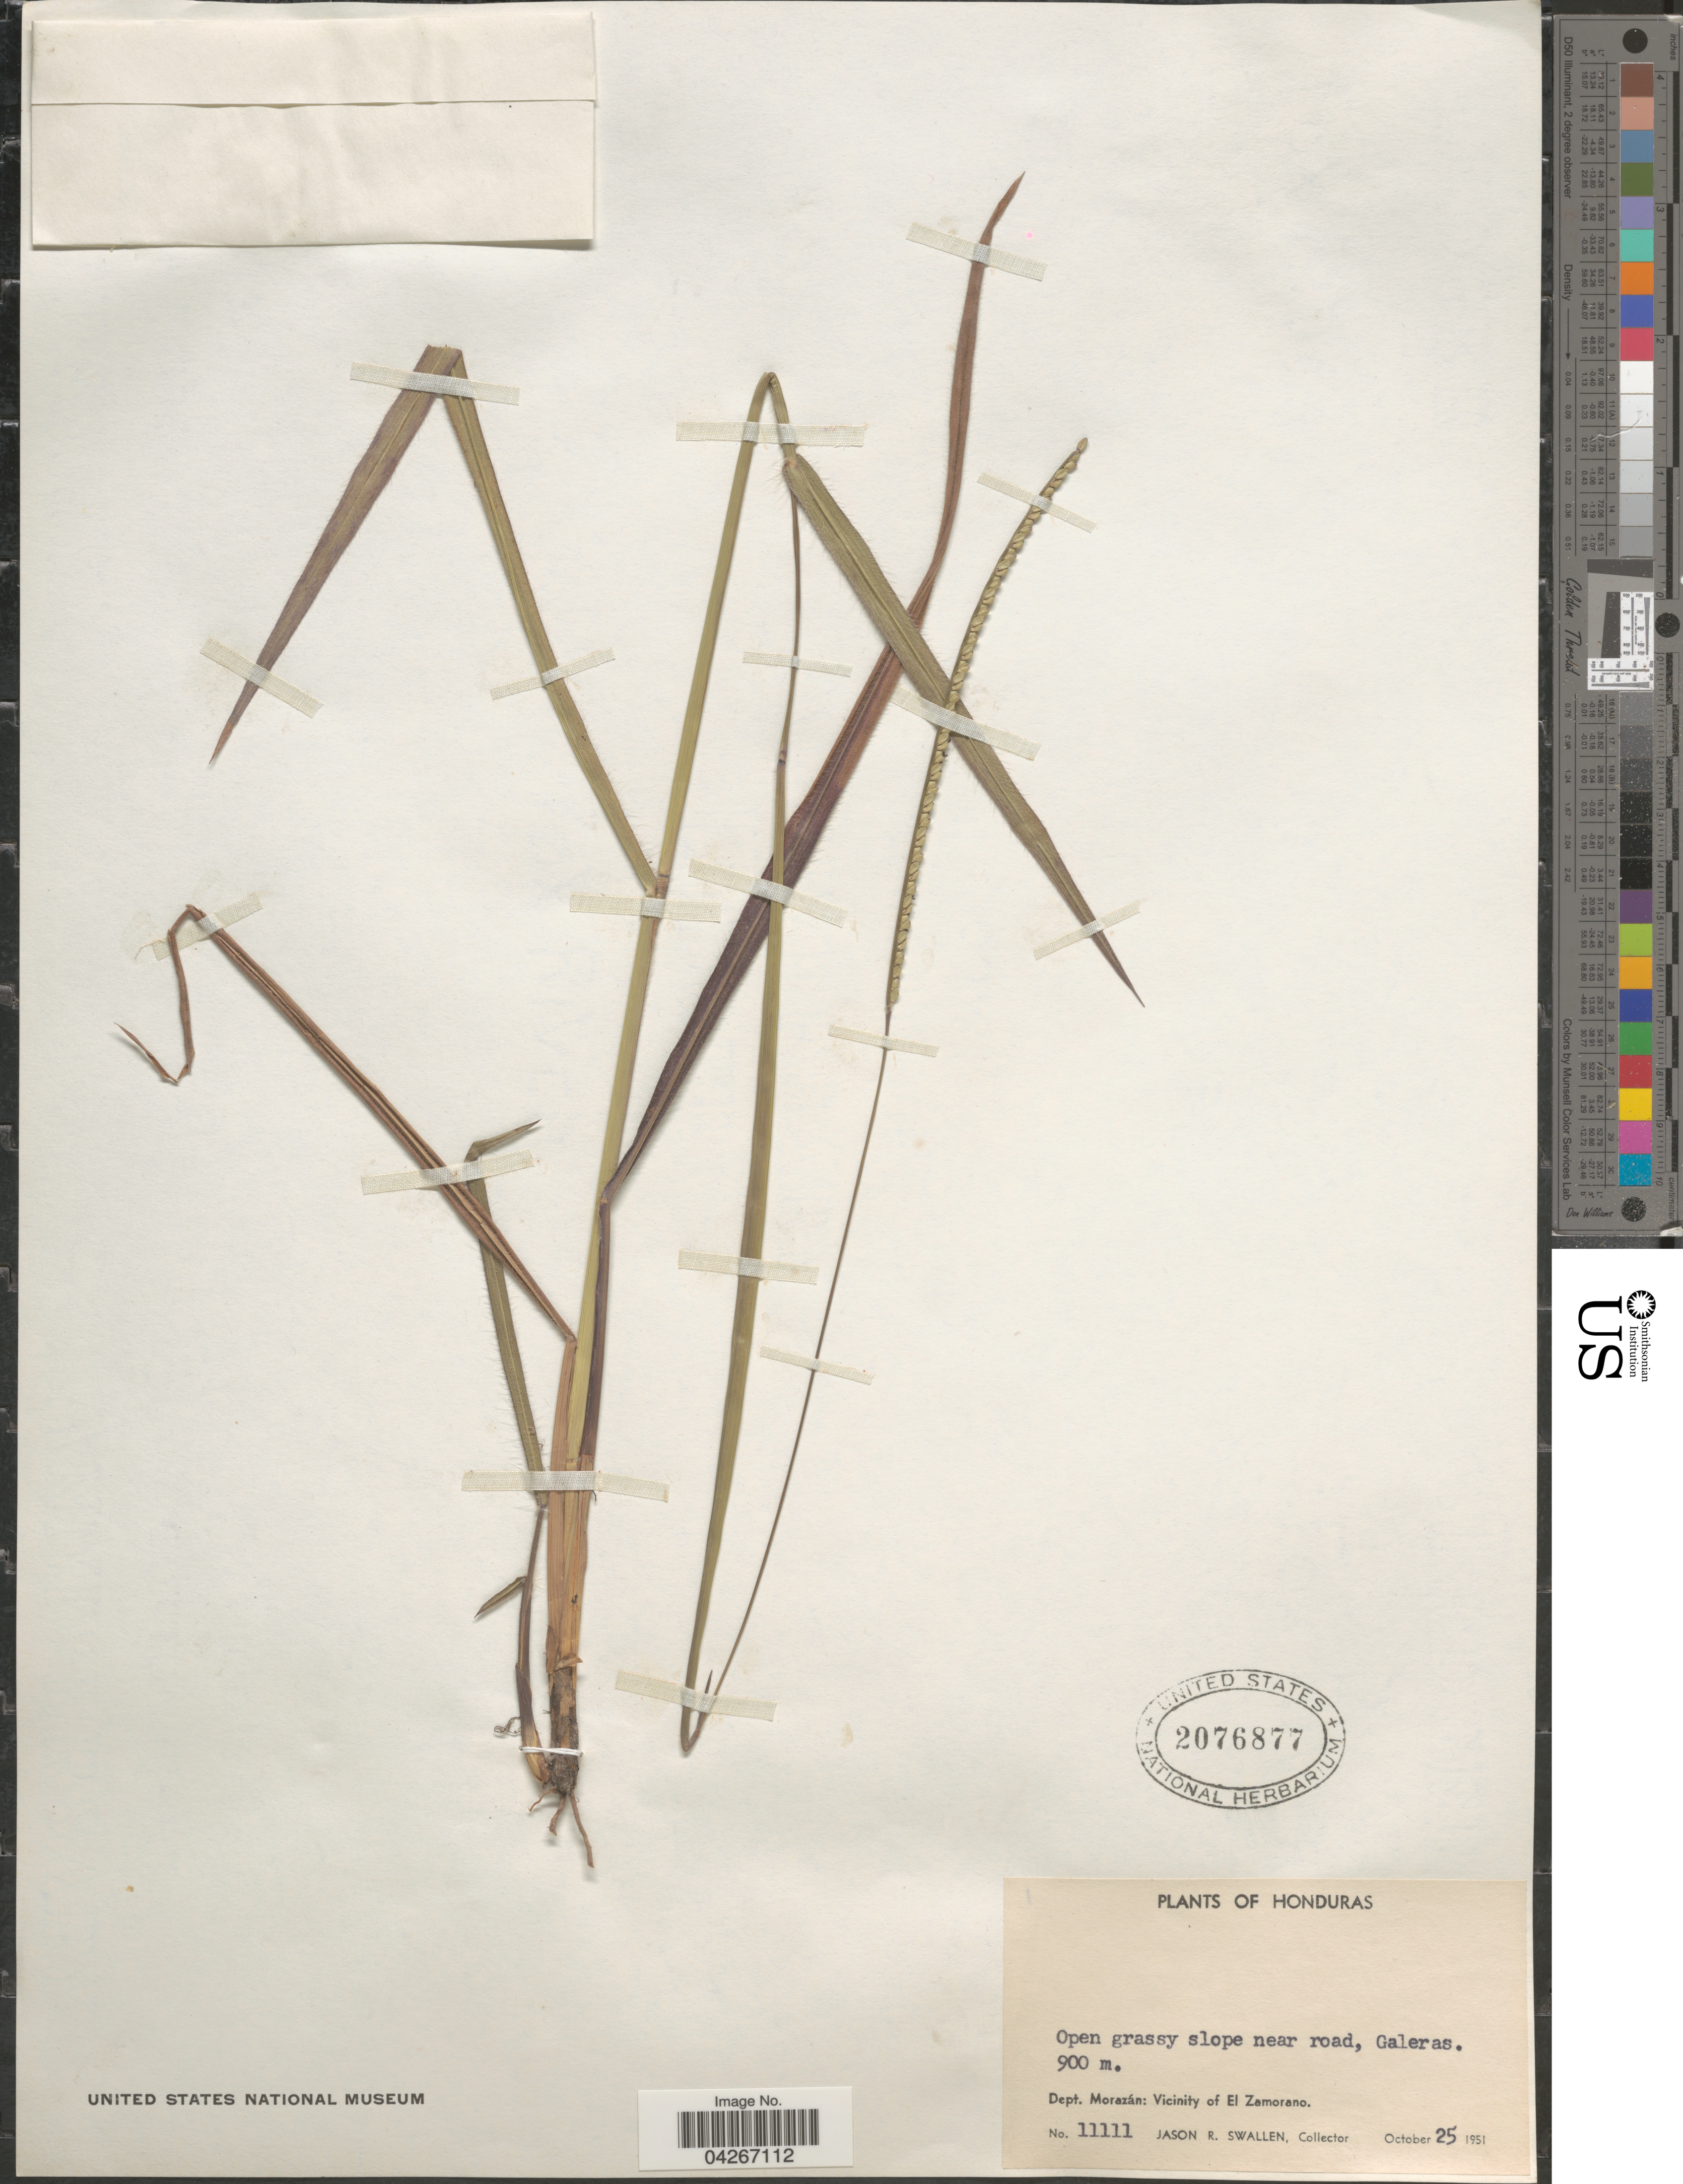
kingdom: Plantae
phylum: Tracheophyta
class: Liliopsida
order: Poales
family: Poaceae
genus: Paspalum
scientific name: Paspalum pilosum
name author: Lam.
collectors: J. R. Swallen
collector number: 11111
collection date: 1951-10-25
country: Honduras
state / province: Fco. Morazán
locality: Open grassy slope near road, Galeras. Dept. Morazán: Vicinity of El Zamorano.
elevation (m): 900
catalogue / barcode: US 2076877